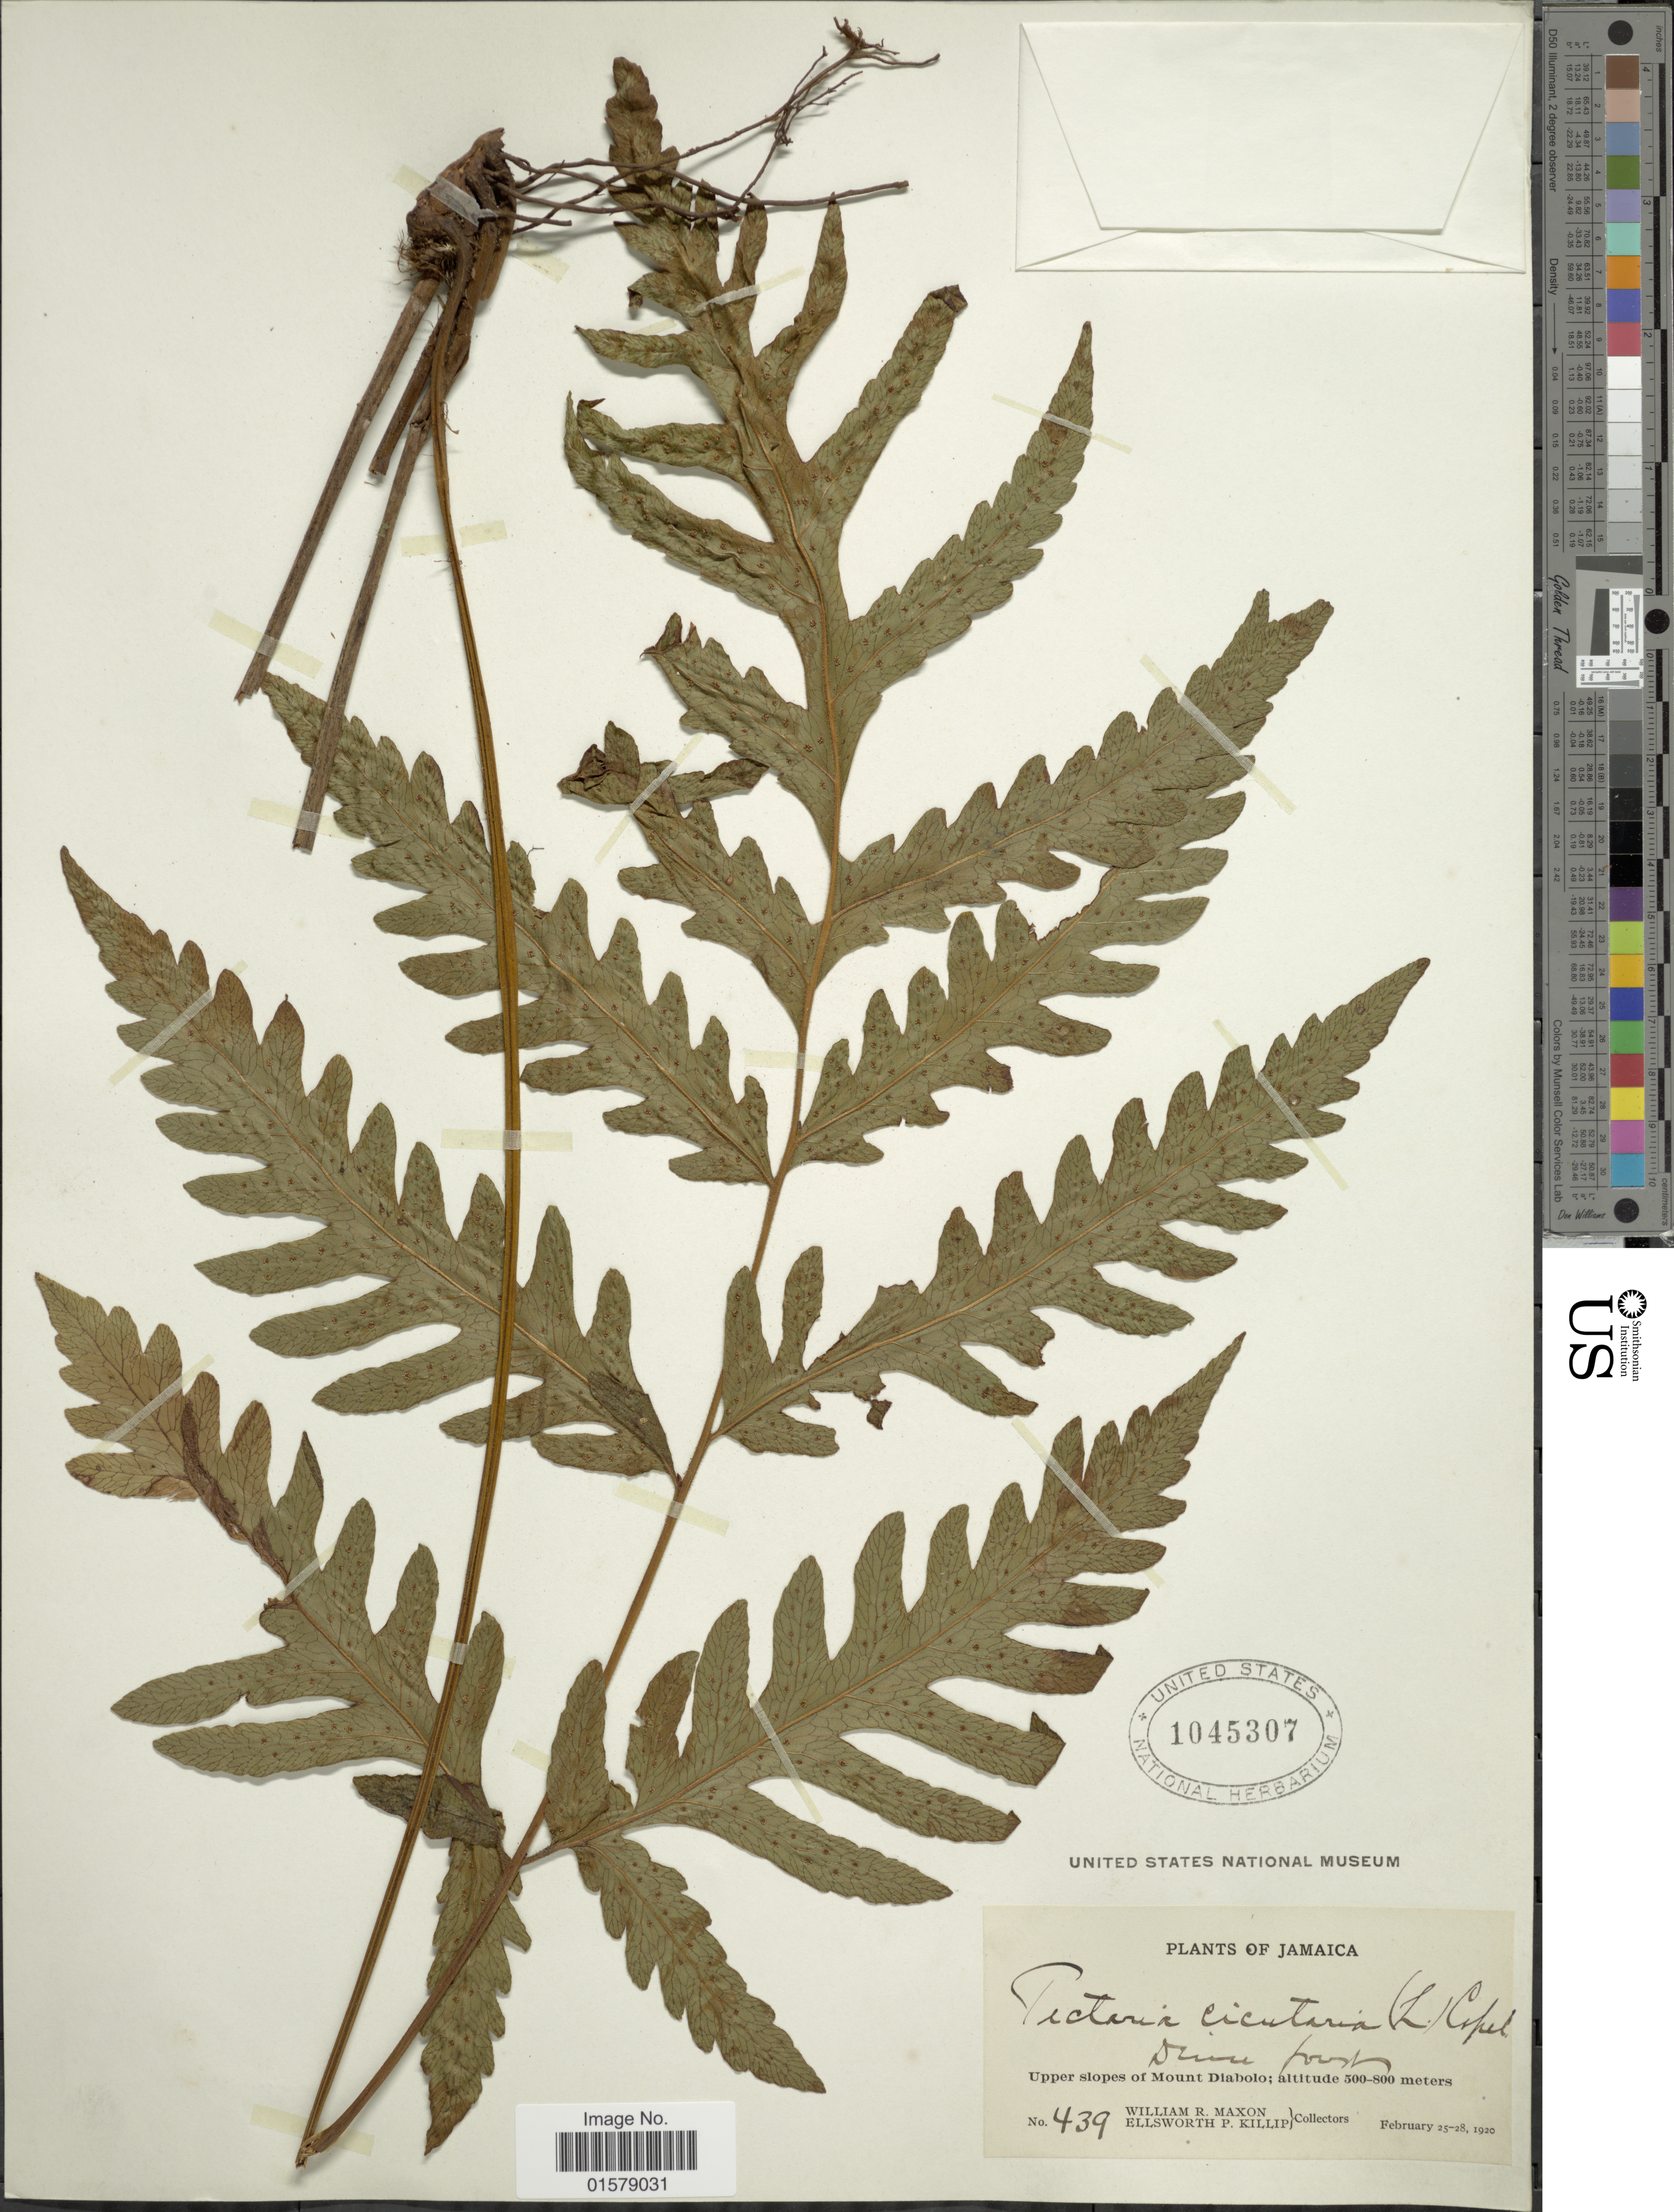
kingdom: Plantae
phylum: Tracheophyta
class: Polypodiopsida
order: Polypodiales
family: Tectariaceae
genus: Tectaria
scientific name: Tectaria cicutaria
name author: (L.) Copel.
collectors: W. R. Maxon & E. P. Killip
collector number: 439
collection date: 1920-02-25/1920-02-28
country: Jamaica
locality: Upper slopes of Mount Diablo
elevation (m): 500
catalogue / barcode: US 1045307